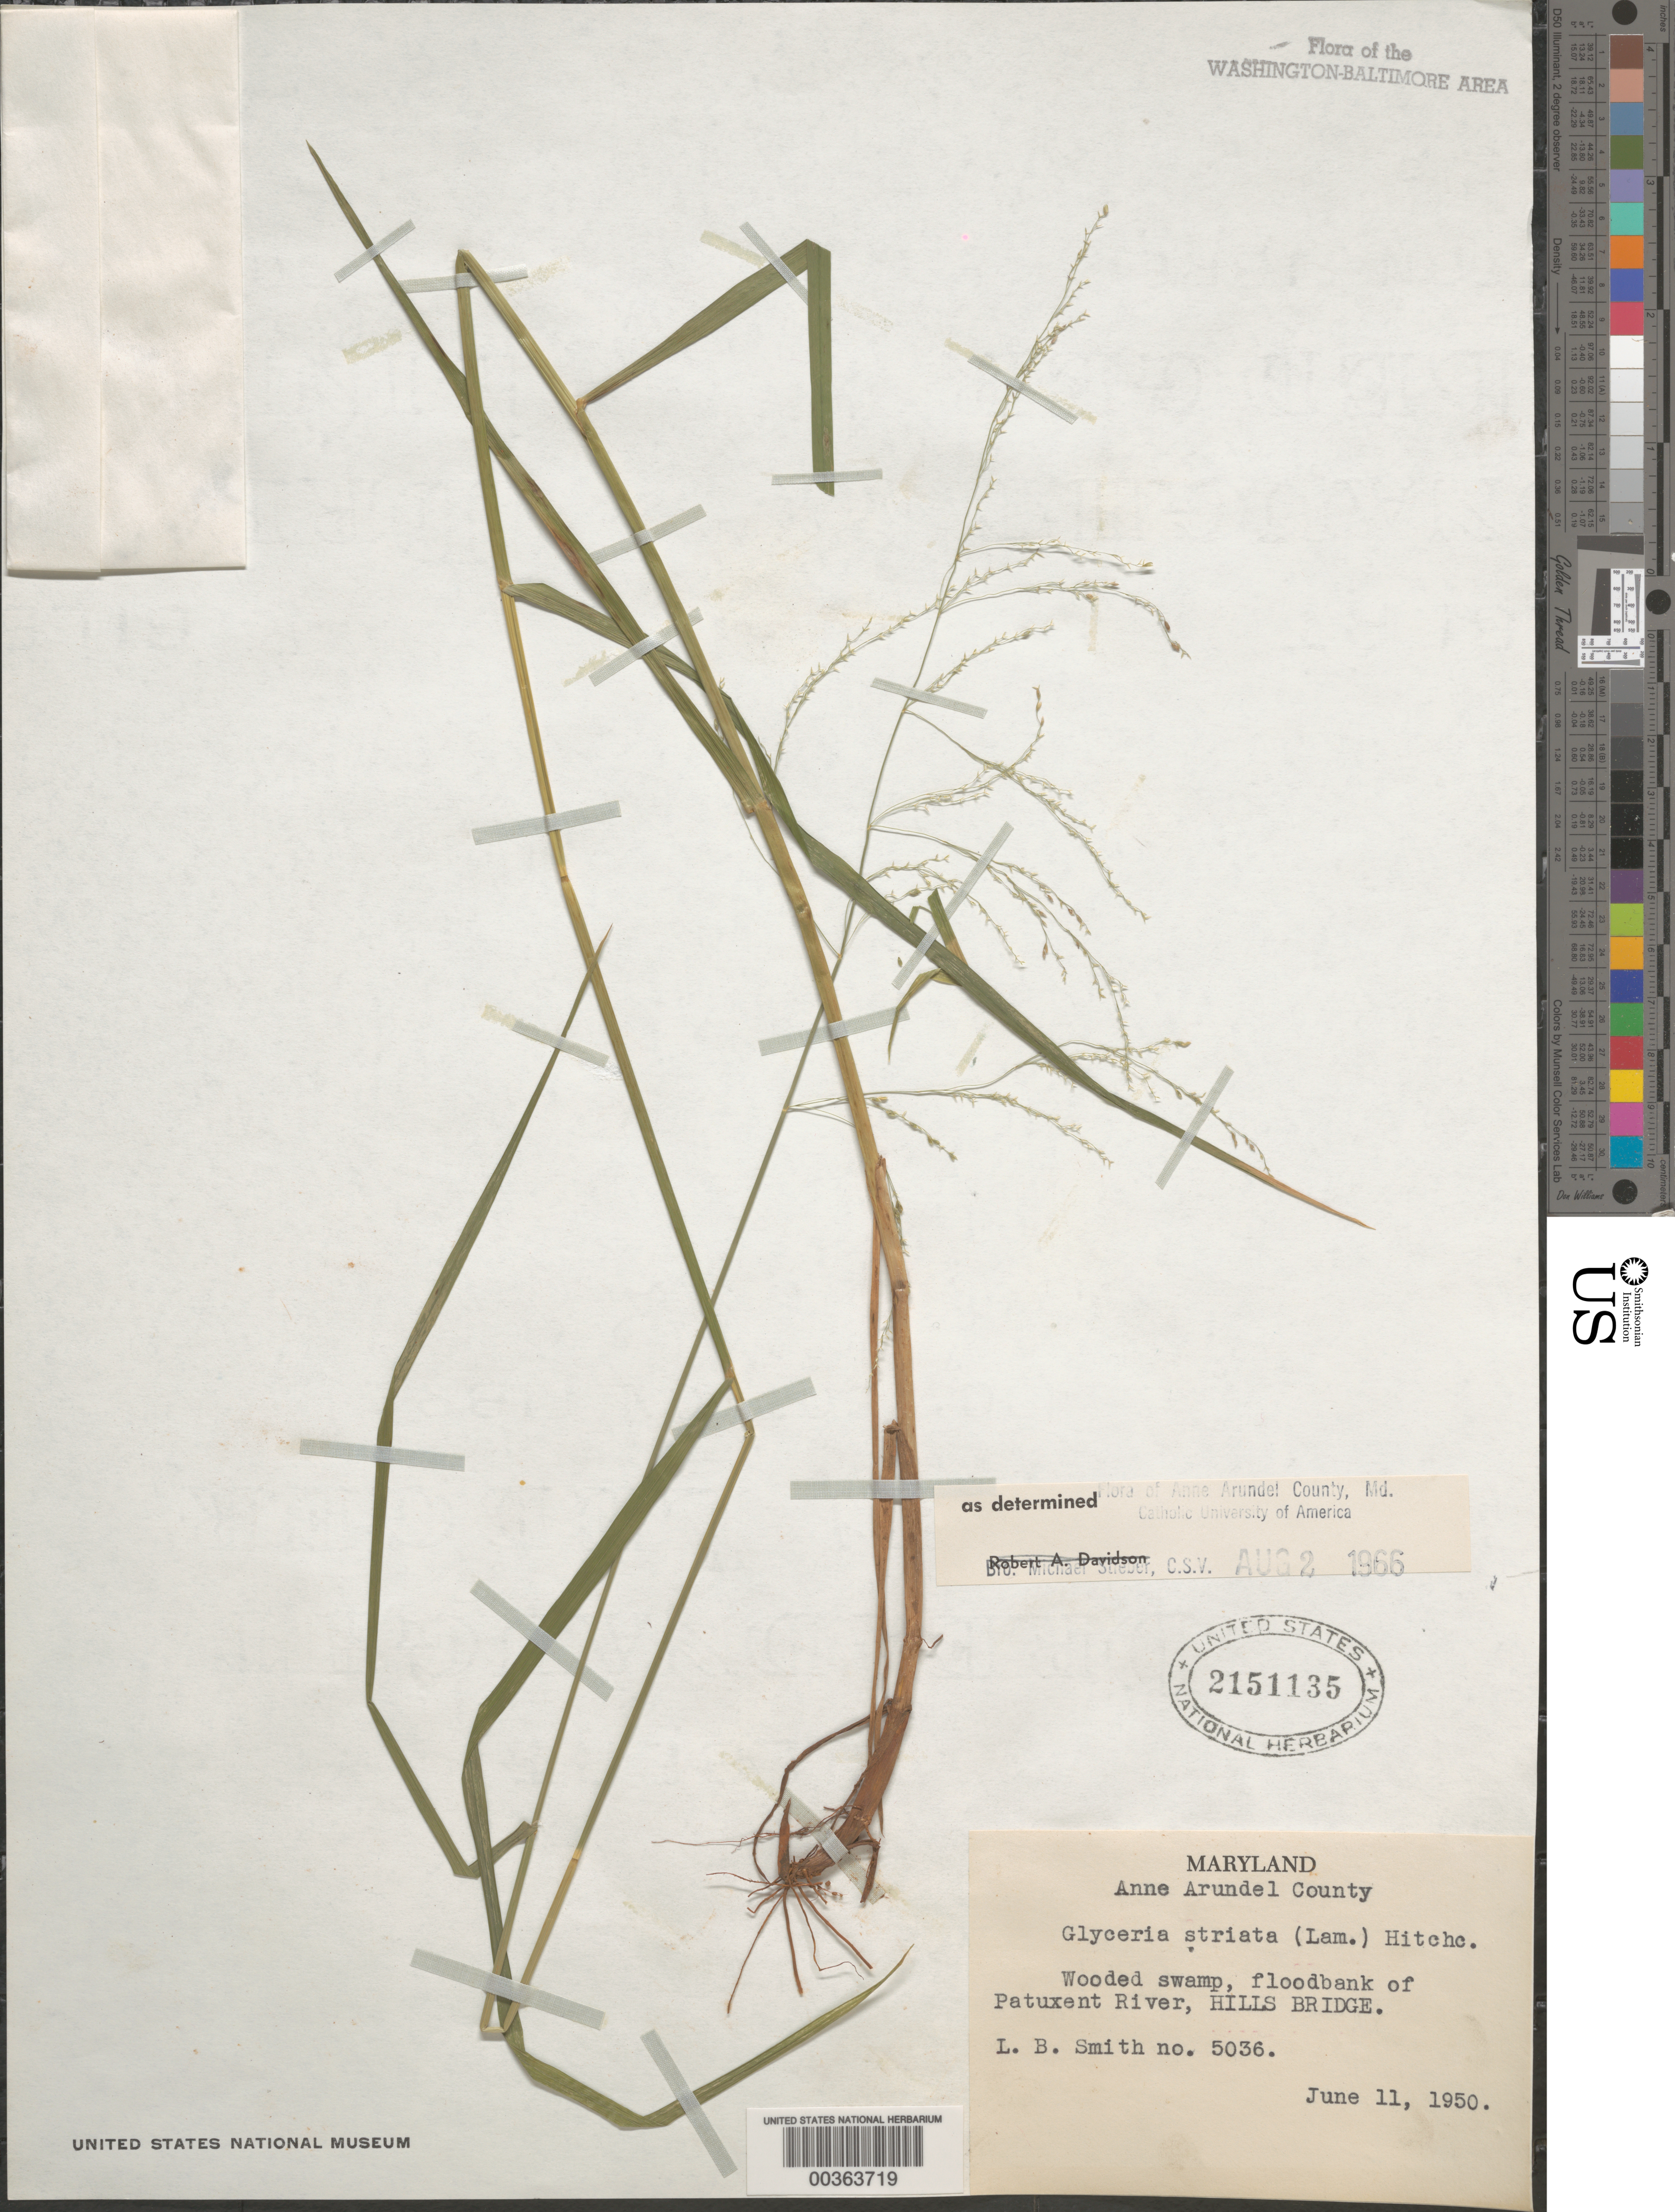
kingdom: Plantae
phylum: Tracheophyta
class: Liliopsida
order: Poales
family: Poaceae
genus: Glyceria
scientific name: Glyceria striata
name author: (Lam.) Hitchc.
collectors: L. Smith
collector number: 5036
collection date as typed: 11 Jun 1950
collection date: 1950-06-11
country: United States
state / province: Maryland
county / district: Anne Arundel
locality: Patuxent River, Hills Bridge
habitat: Wooded swamp, floodbank of river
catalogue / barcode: US 2151135